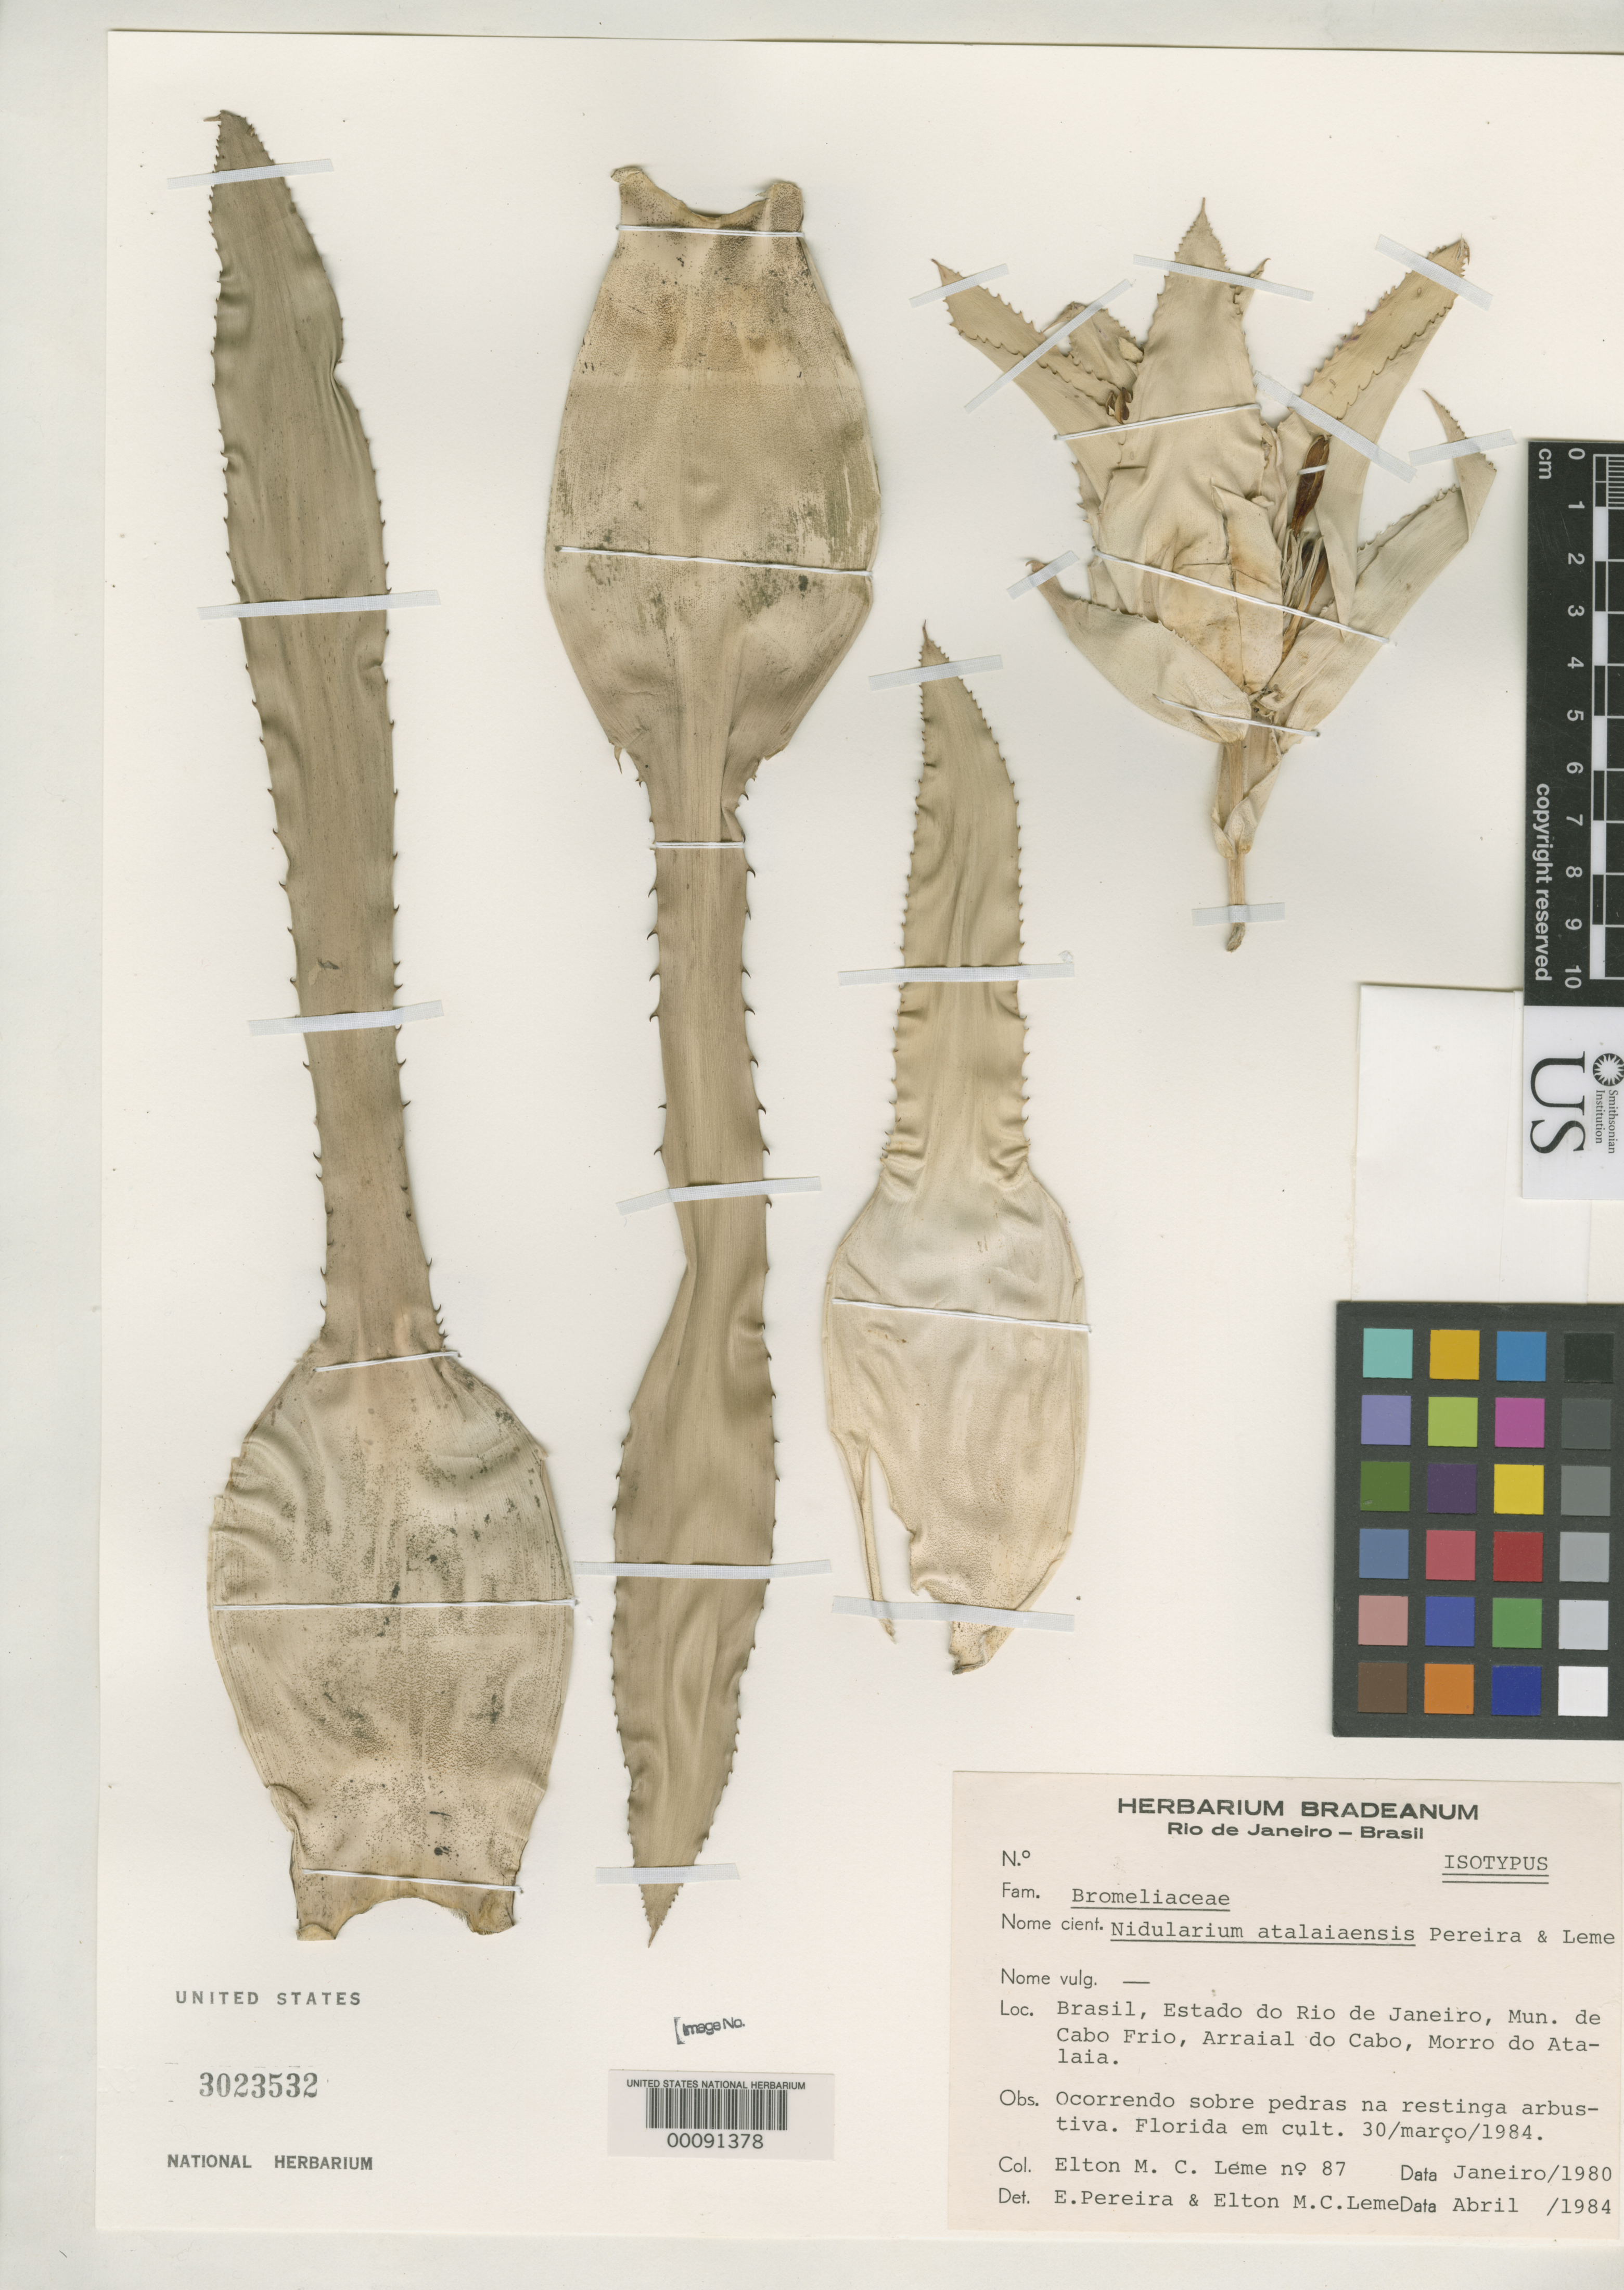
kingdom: Plantae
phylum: Tracheophyta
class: Liliopsida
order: Poales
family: Bromeliaceae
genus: Nidularium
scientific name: Nidularium atalaiaensis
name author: E. Pereira & Leme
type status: Isotype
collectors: E. M. Leme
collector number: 87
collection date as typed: Jan 1980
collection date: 1980-01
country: Brazil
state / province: Rio de Janeiro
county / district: Cabo Frio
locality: Arraial Docabo, morro do Atalaia.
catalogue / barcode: US 3023532